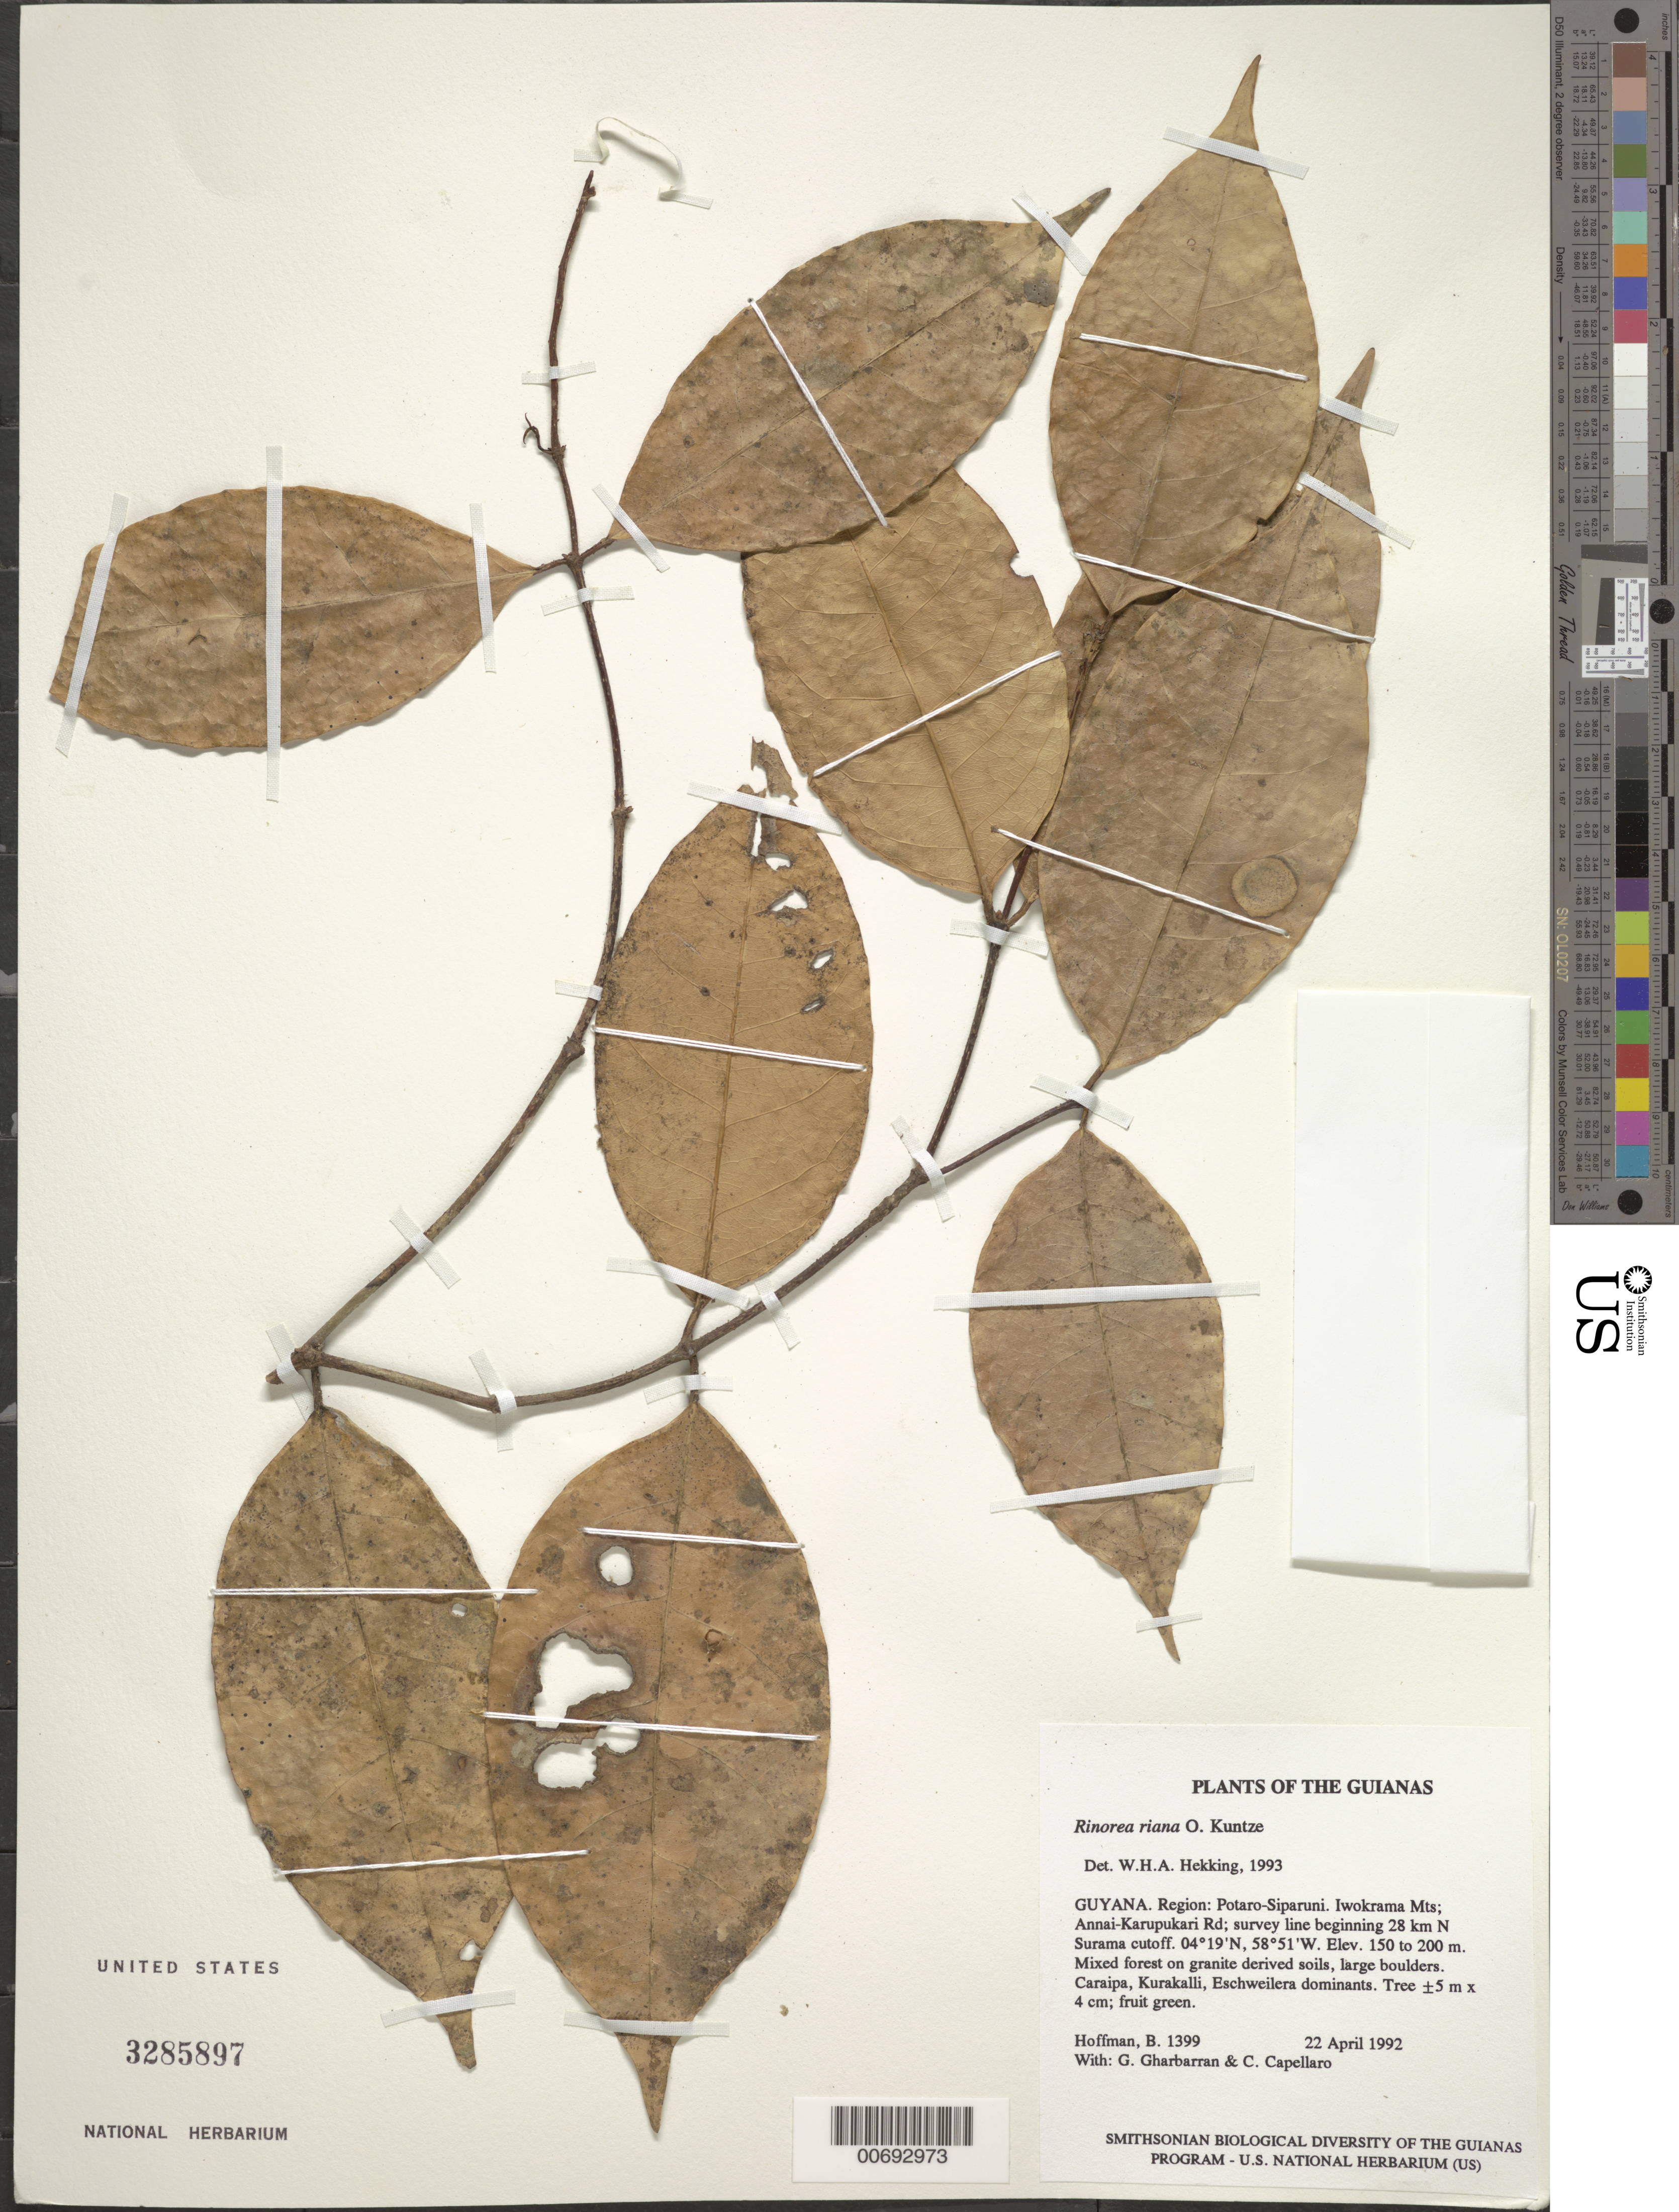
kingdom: Plantae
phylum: Tracheophyta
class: Magnoliopsida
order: Malpighiales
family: Violaceae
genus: Rinorea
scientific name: Rinorea riana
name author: Kuntze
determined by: Hekking, W. H. A.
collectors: B. Hoffman, G. Gharbarran & C. Capellaro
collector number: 1399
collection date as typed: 22 April 1992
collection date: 1992-04-22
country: Guyana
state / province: Potaro-Siparuni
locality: Iwokrama Mts; Annai-Karupukari Road; survey line beginning 28 km N of Surama cutoff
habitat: Mixed forest on granite derived soils, large boulders. Caraipa, Kurakalli, Eschweilera dominants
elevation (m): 150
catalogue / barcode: US 3285897